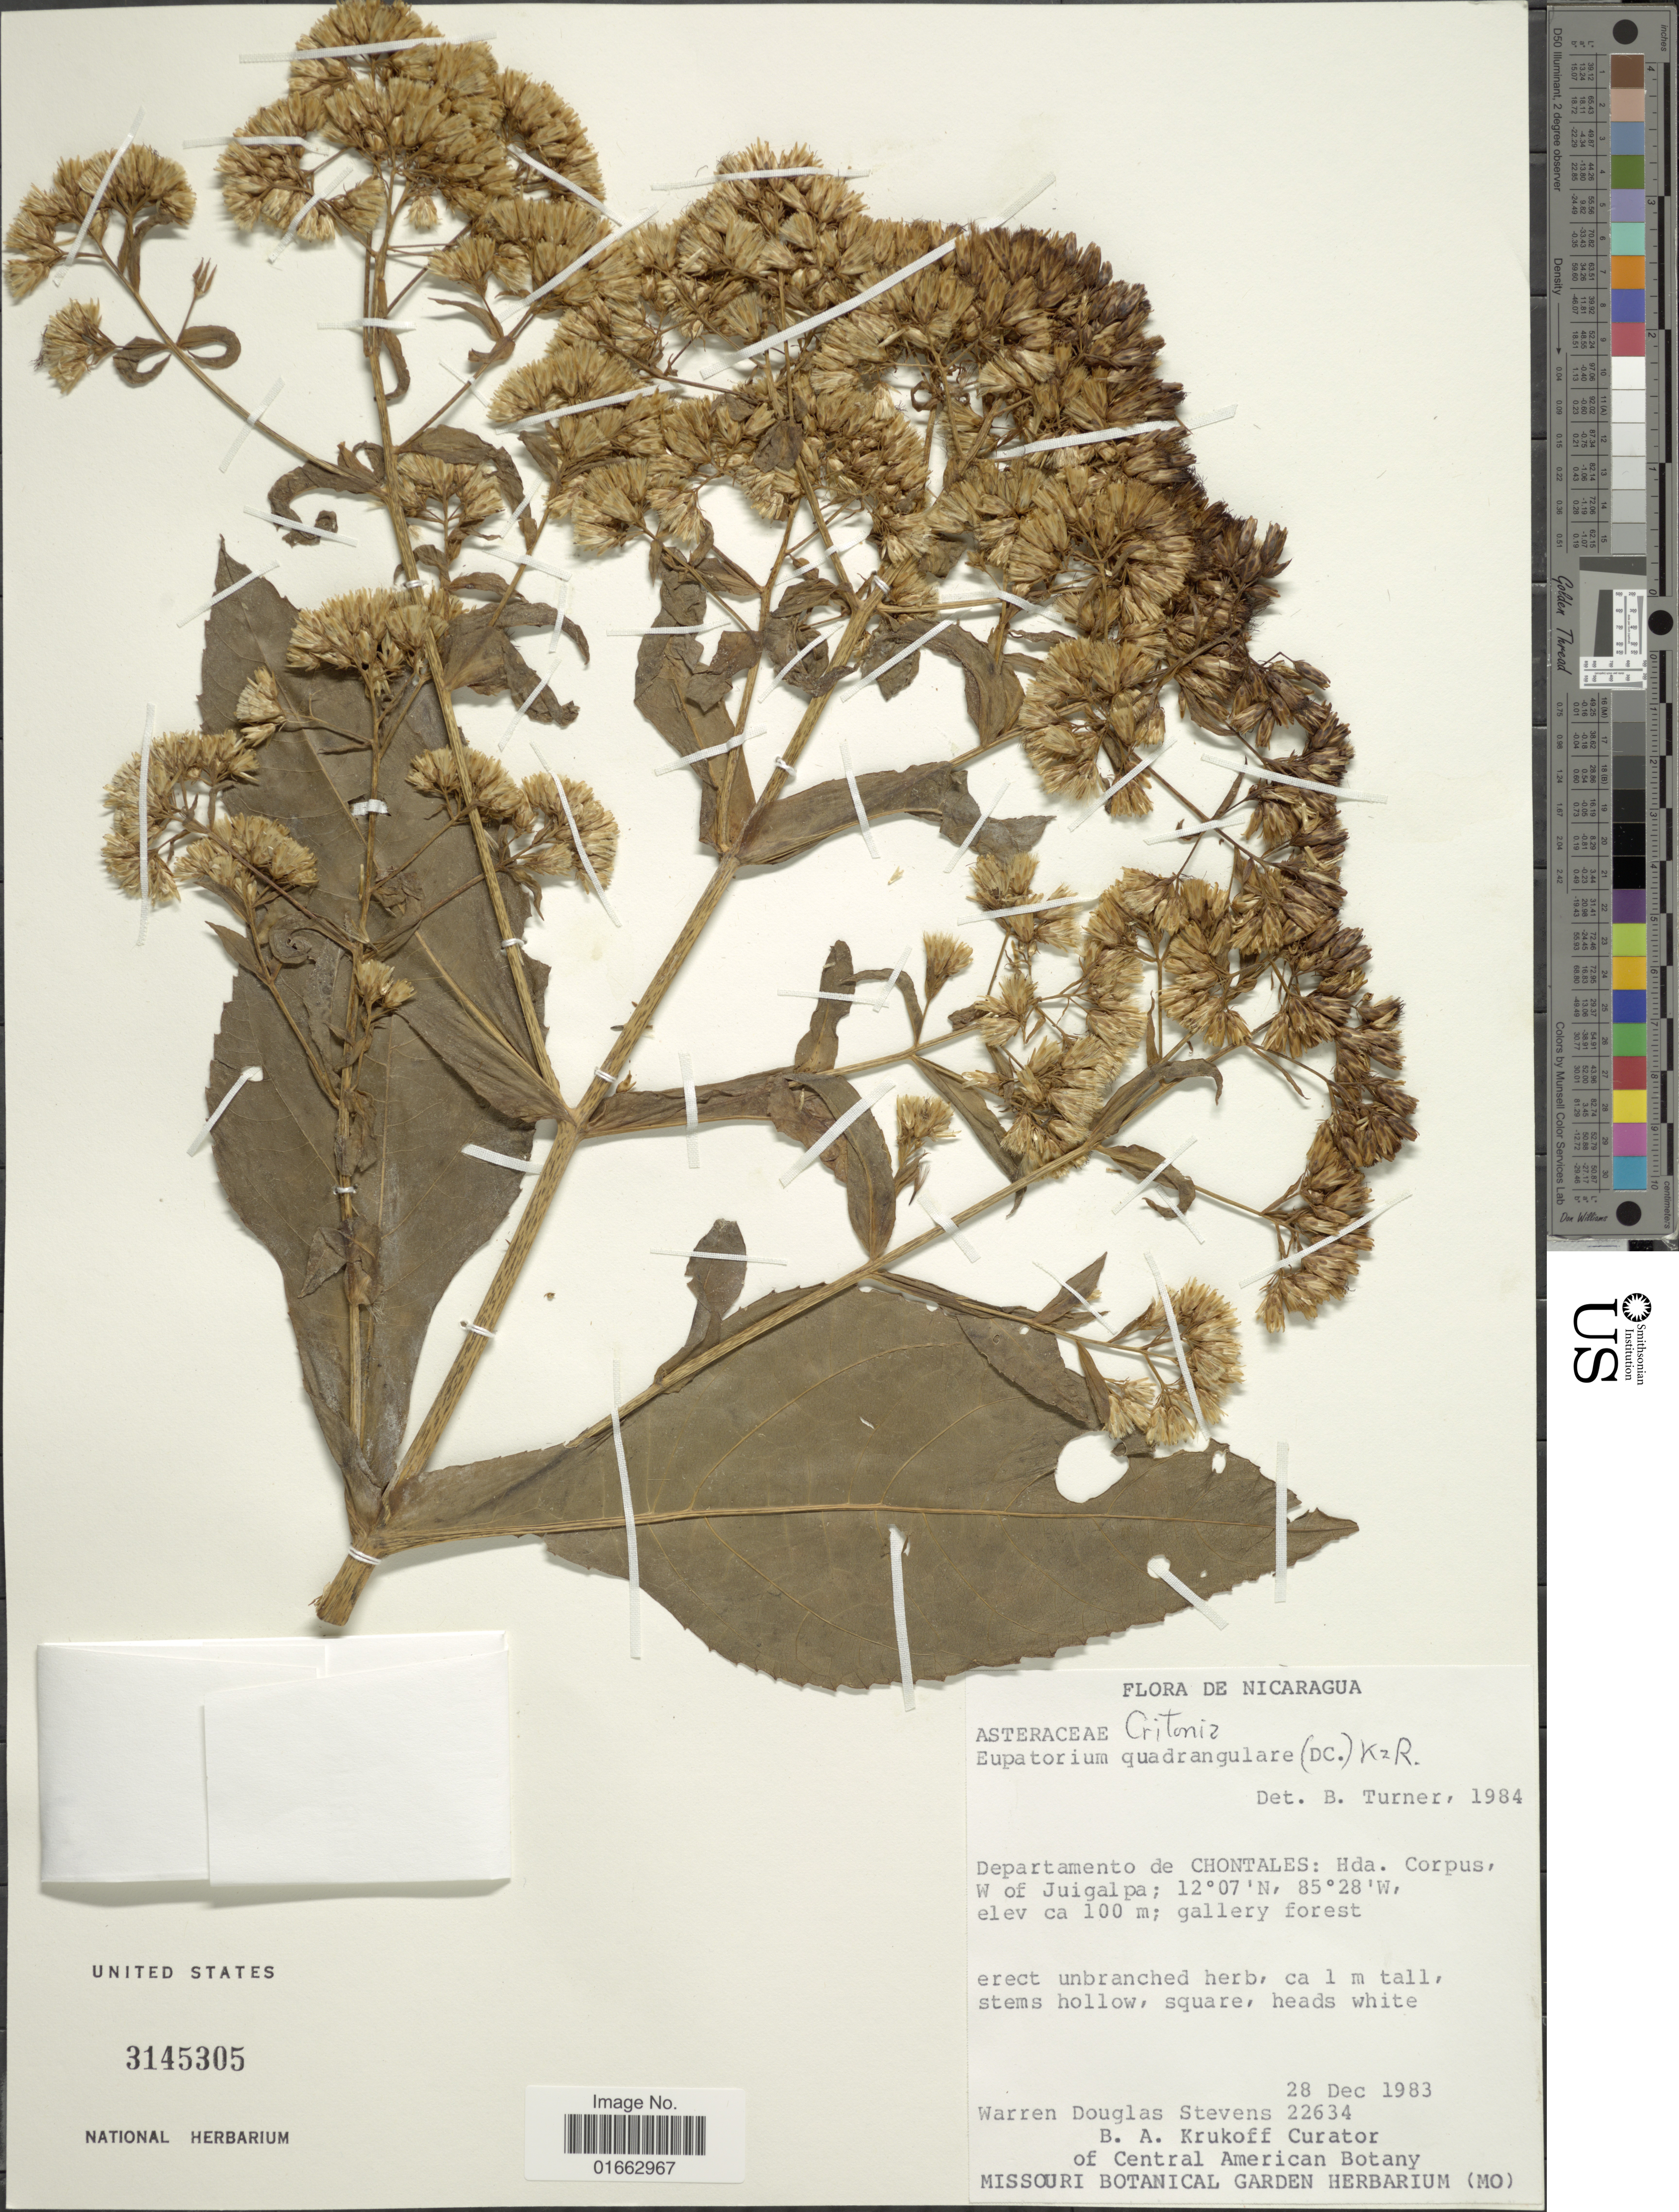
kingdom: Plantae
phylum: Tracheophyta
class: Magnoliopsida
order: Asterales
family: Asteraceae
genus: Critonia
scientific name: Critonia quadrangularis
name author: (DC.) R.M. King & H. Rob.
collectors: W. D. Stevens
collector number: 22634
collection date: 1983-12-28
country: Nicaragua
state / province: Chontales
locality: Hda. Corpus, W of Juigalpa, gallery forest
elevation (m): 100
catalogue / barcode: US 3145305